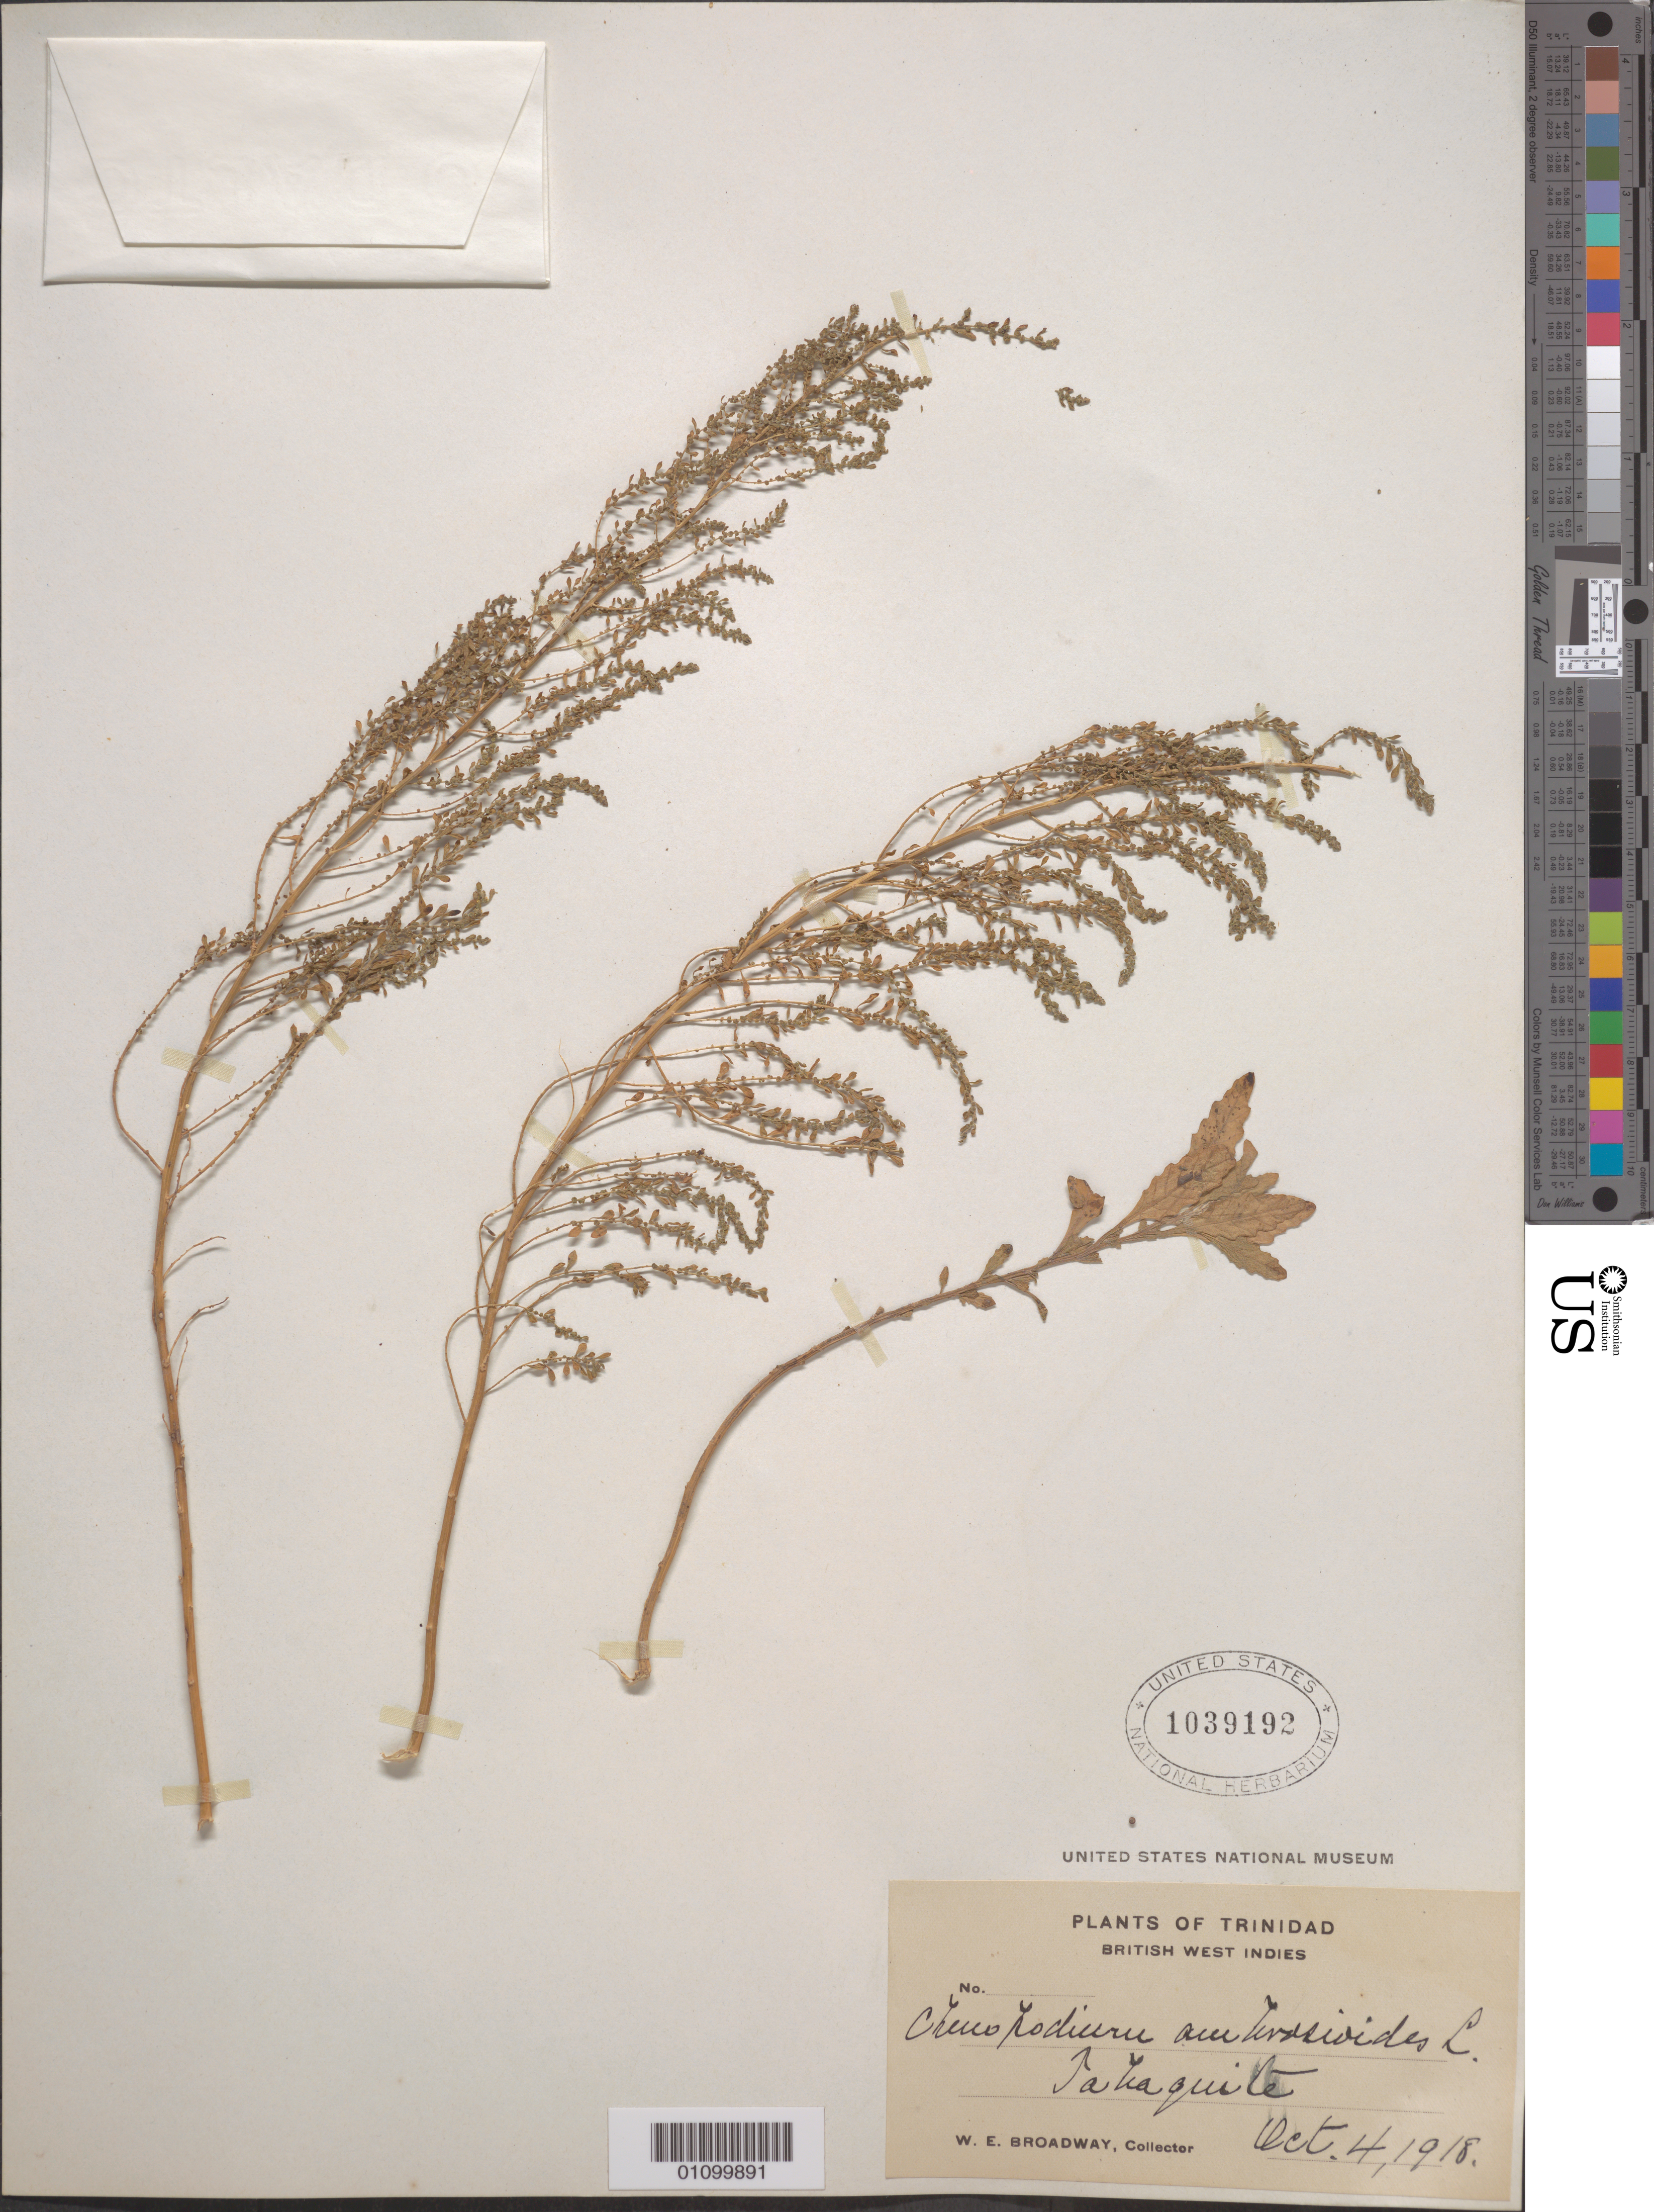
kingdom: Plantae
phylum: Tracheophyta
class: Magnoliopsida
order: Caryophyllales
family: Amaranthaceae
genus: Chenopodium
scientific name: Chenopodium ambrosioides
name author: L.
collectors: W. E. Broadway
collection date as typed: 04 Oct 1918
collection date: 1918-10-04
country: Trinidad and Tobago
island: Trinidad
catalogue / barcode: US 1039192